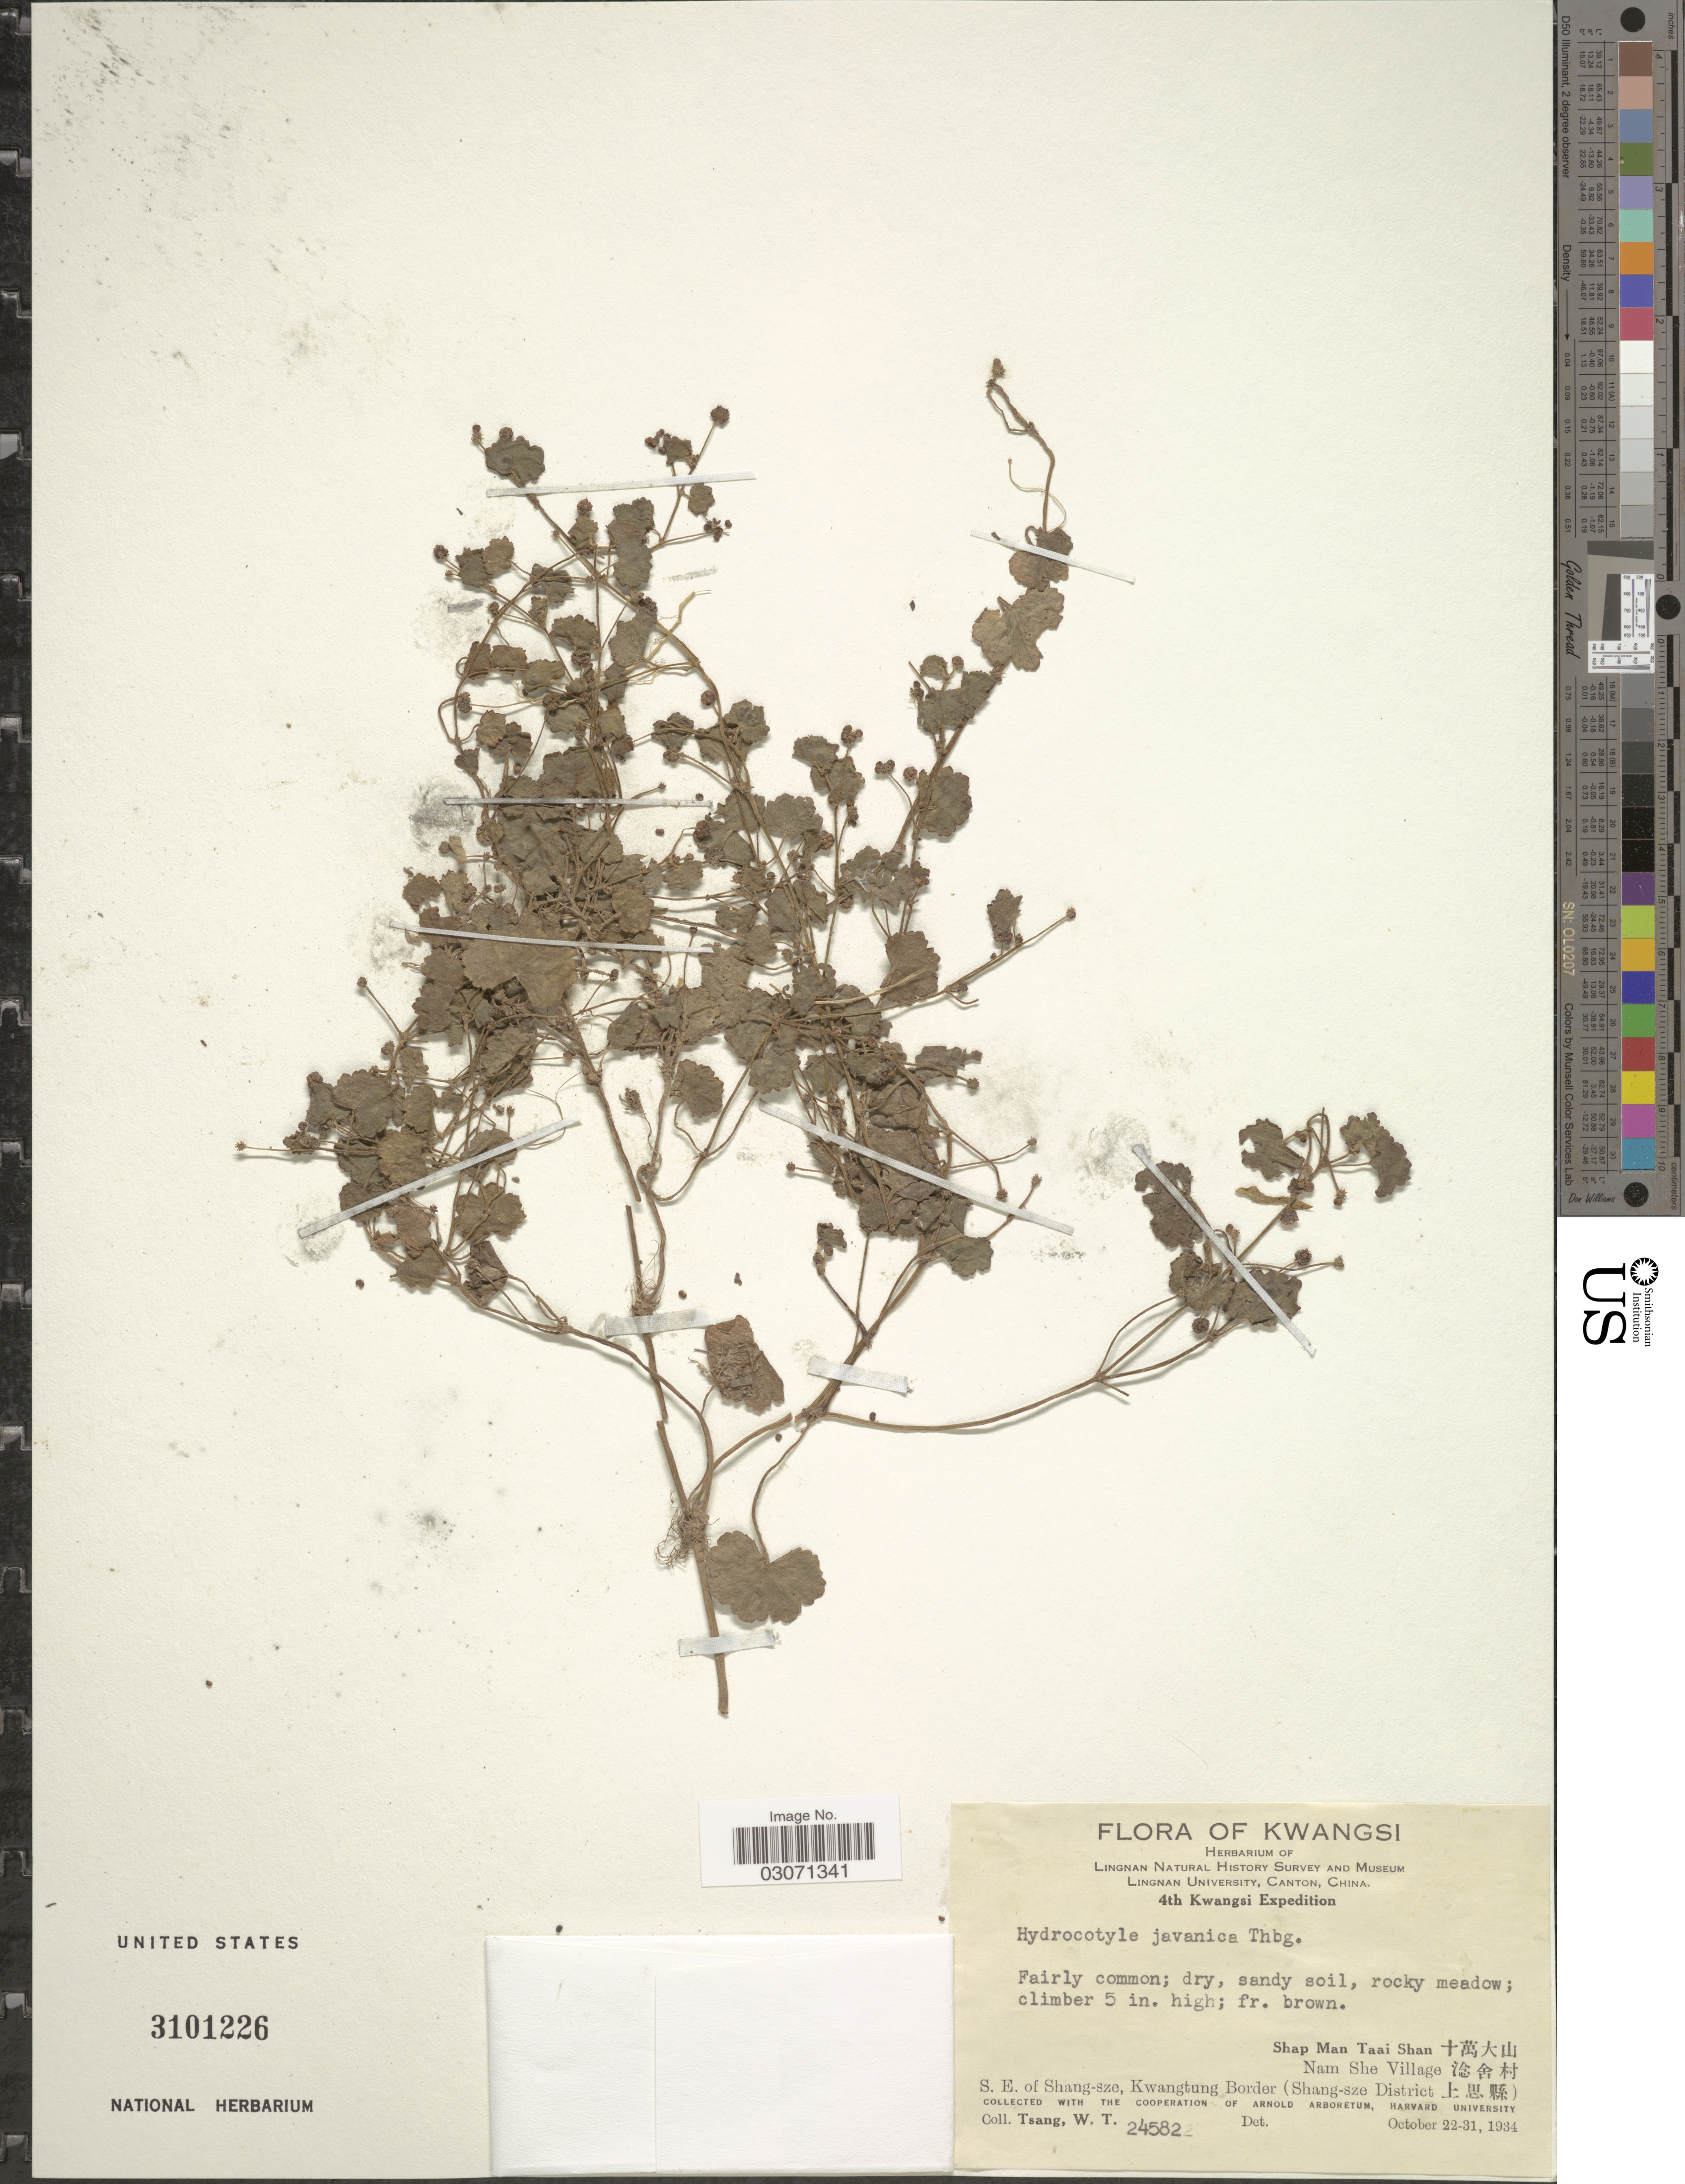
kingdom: Plantae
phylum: Tracheophyta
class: Magnoliopsida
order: Apiales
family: Araliaceae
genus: Hydrocotyle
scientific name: Hydrocotyle javanica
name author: Thunb.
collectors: W. T. Tsang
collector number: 24582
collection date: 1934-10-22/1934-10-31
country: China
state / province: Guangxi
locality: Kwangsi. Shap Man Taai Shan, Nam She Village. S.E. of Shang-sze, Kwangtung Border (Shang-sze District).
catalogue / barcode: US 3101226